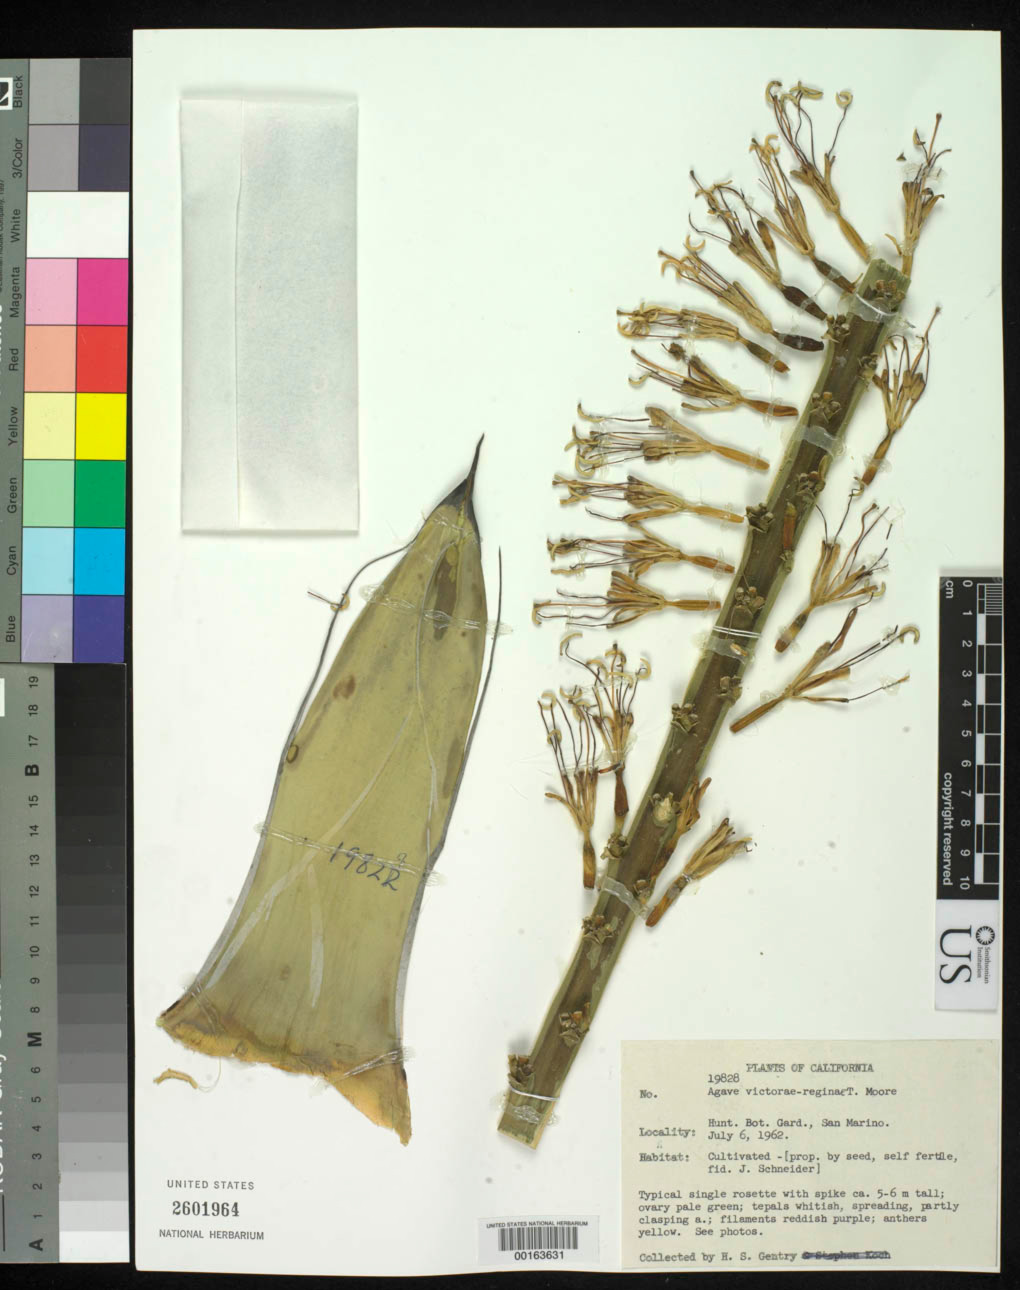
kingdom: Plantae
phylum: Tracheophyta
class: Liliopsida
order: Asparagales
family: Asparagaceae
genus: Agave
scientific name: Agave victoriae-reginae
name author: T. Moore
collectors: H. S. Gentry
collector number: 19828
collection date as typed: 06 Jul 1962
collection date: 1962-07-06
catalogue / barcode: US 2601964